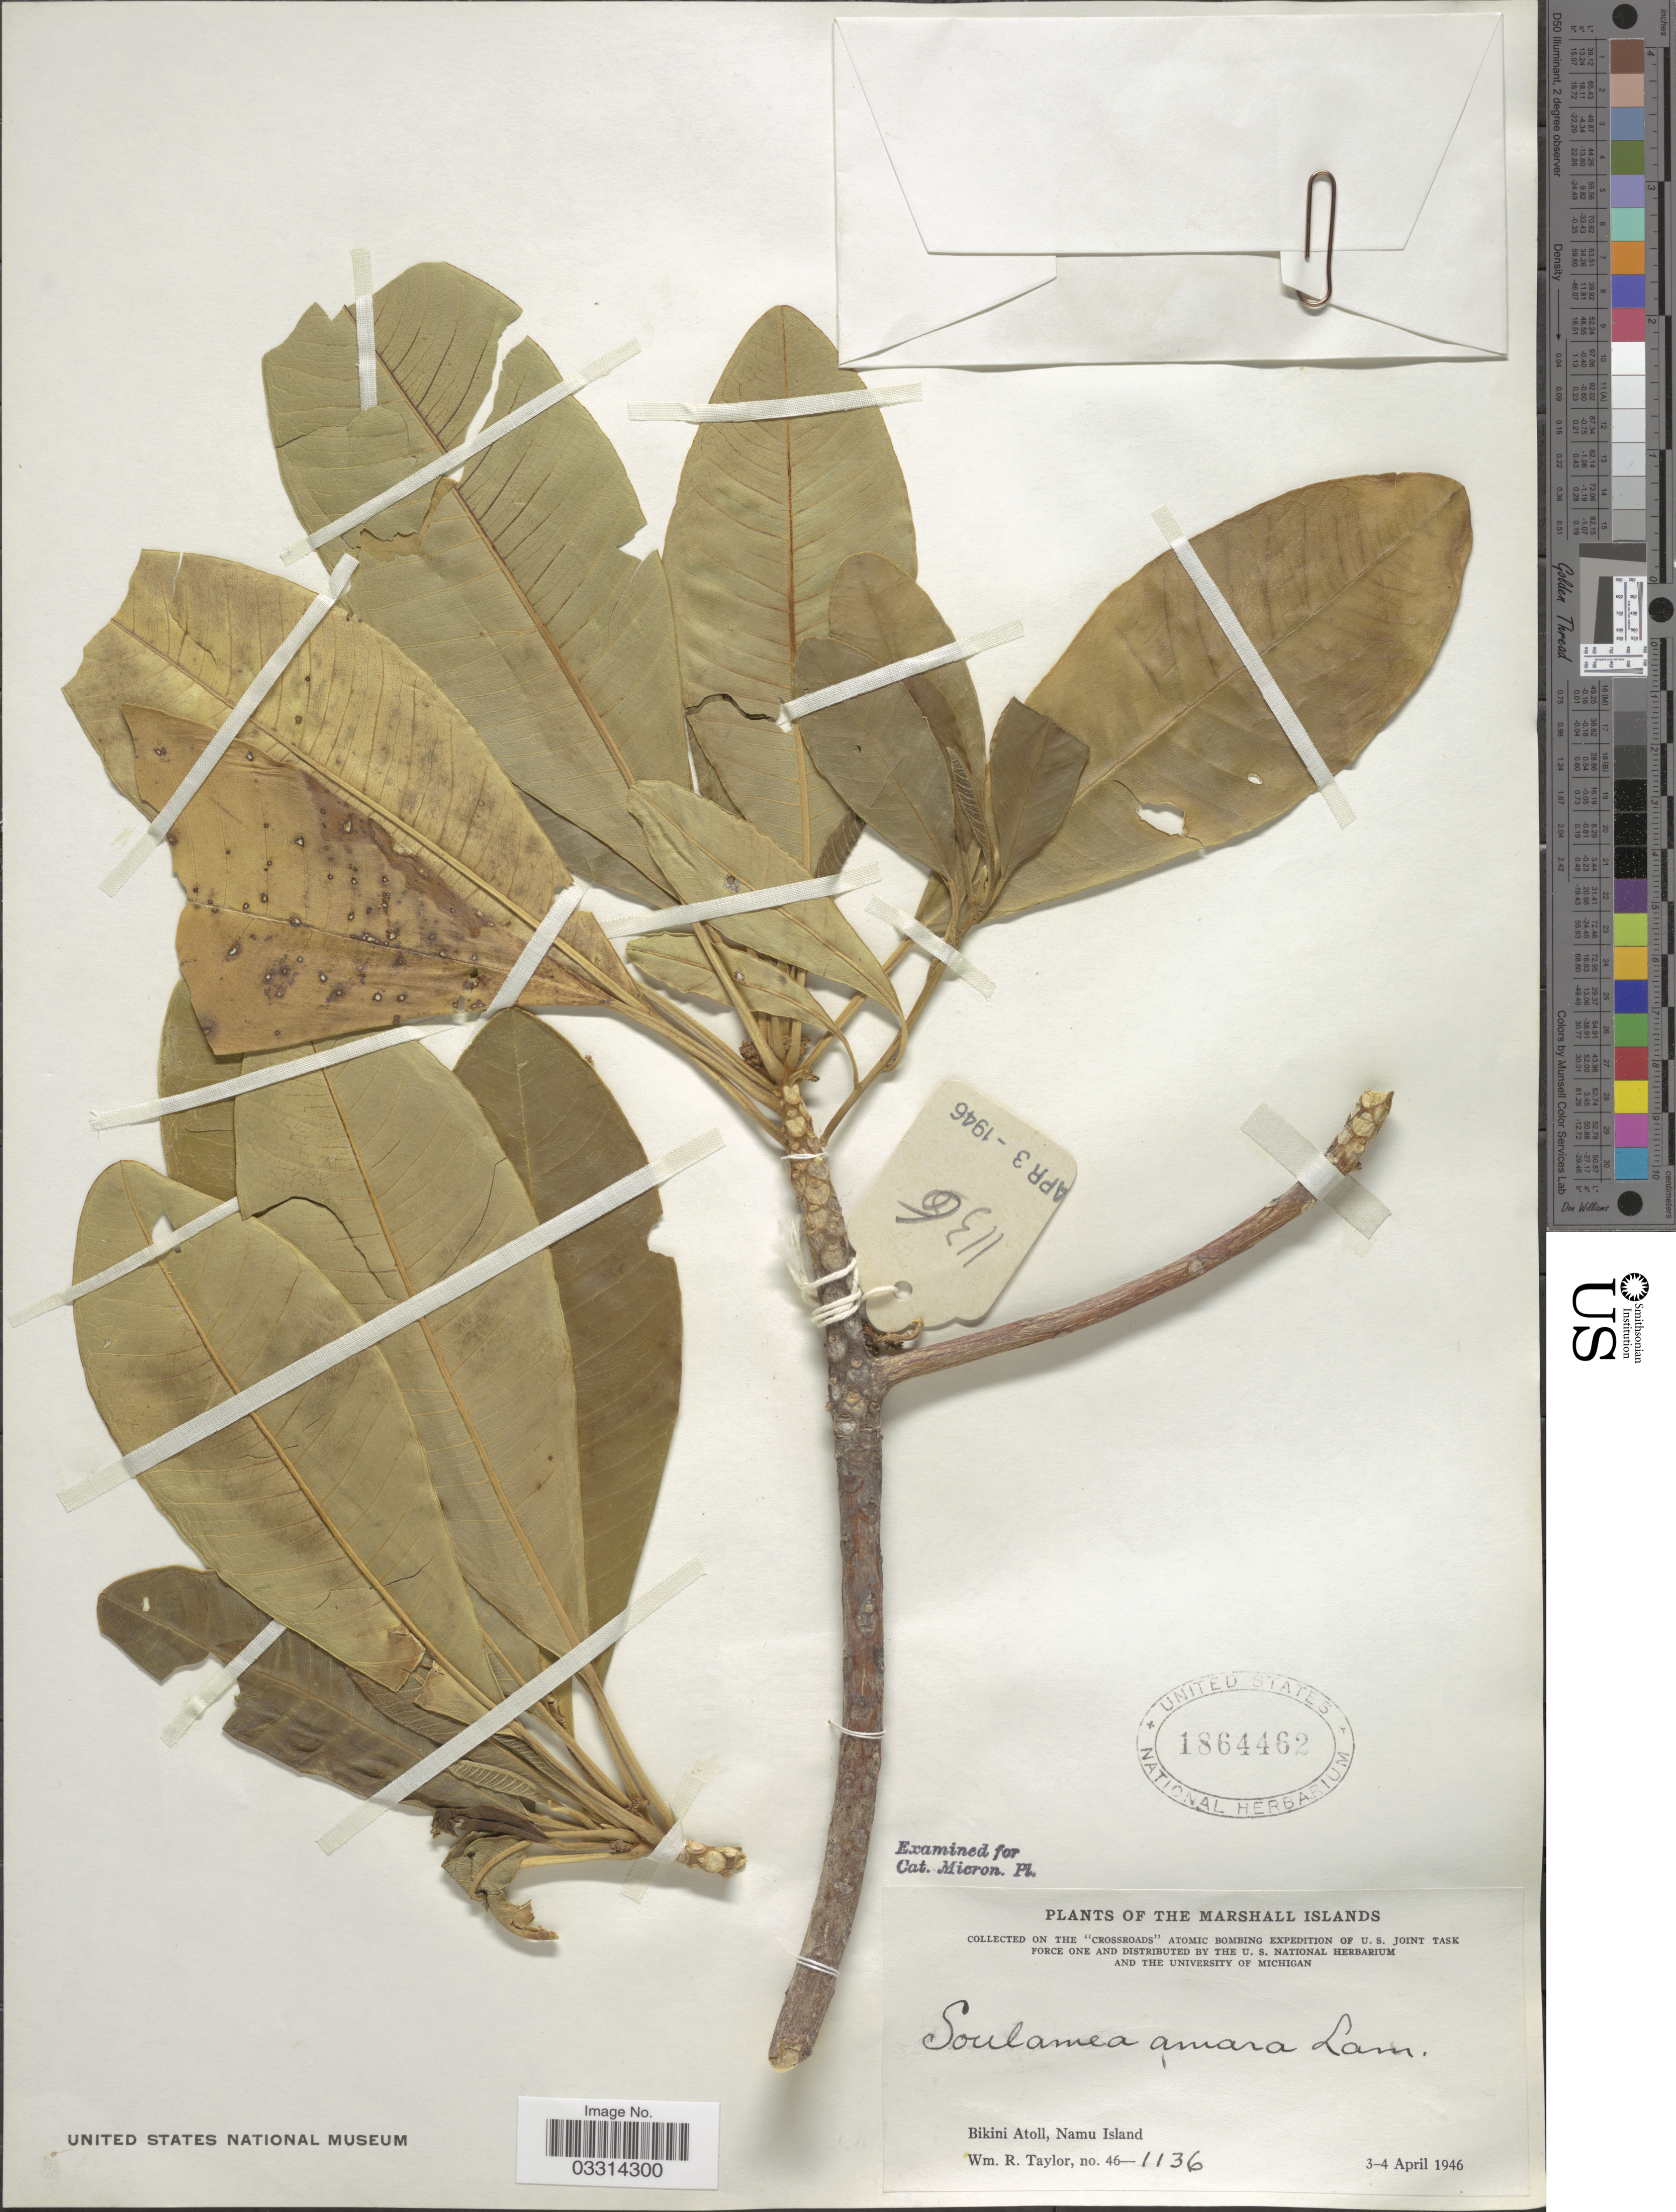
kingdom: Plantae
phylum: Tracheophyta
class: Magnoliopsida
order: Sapindales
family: Simaroubaceae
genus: Soulamea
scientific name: Soulamea amara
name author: Lam.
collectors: W. R. Taylor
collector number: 46-1136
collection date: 1946-04-03/1946-04-04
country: Marshall Islands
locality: Bikini Atoll, Namu Island.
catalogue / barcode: US 1864462